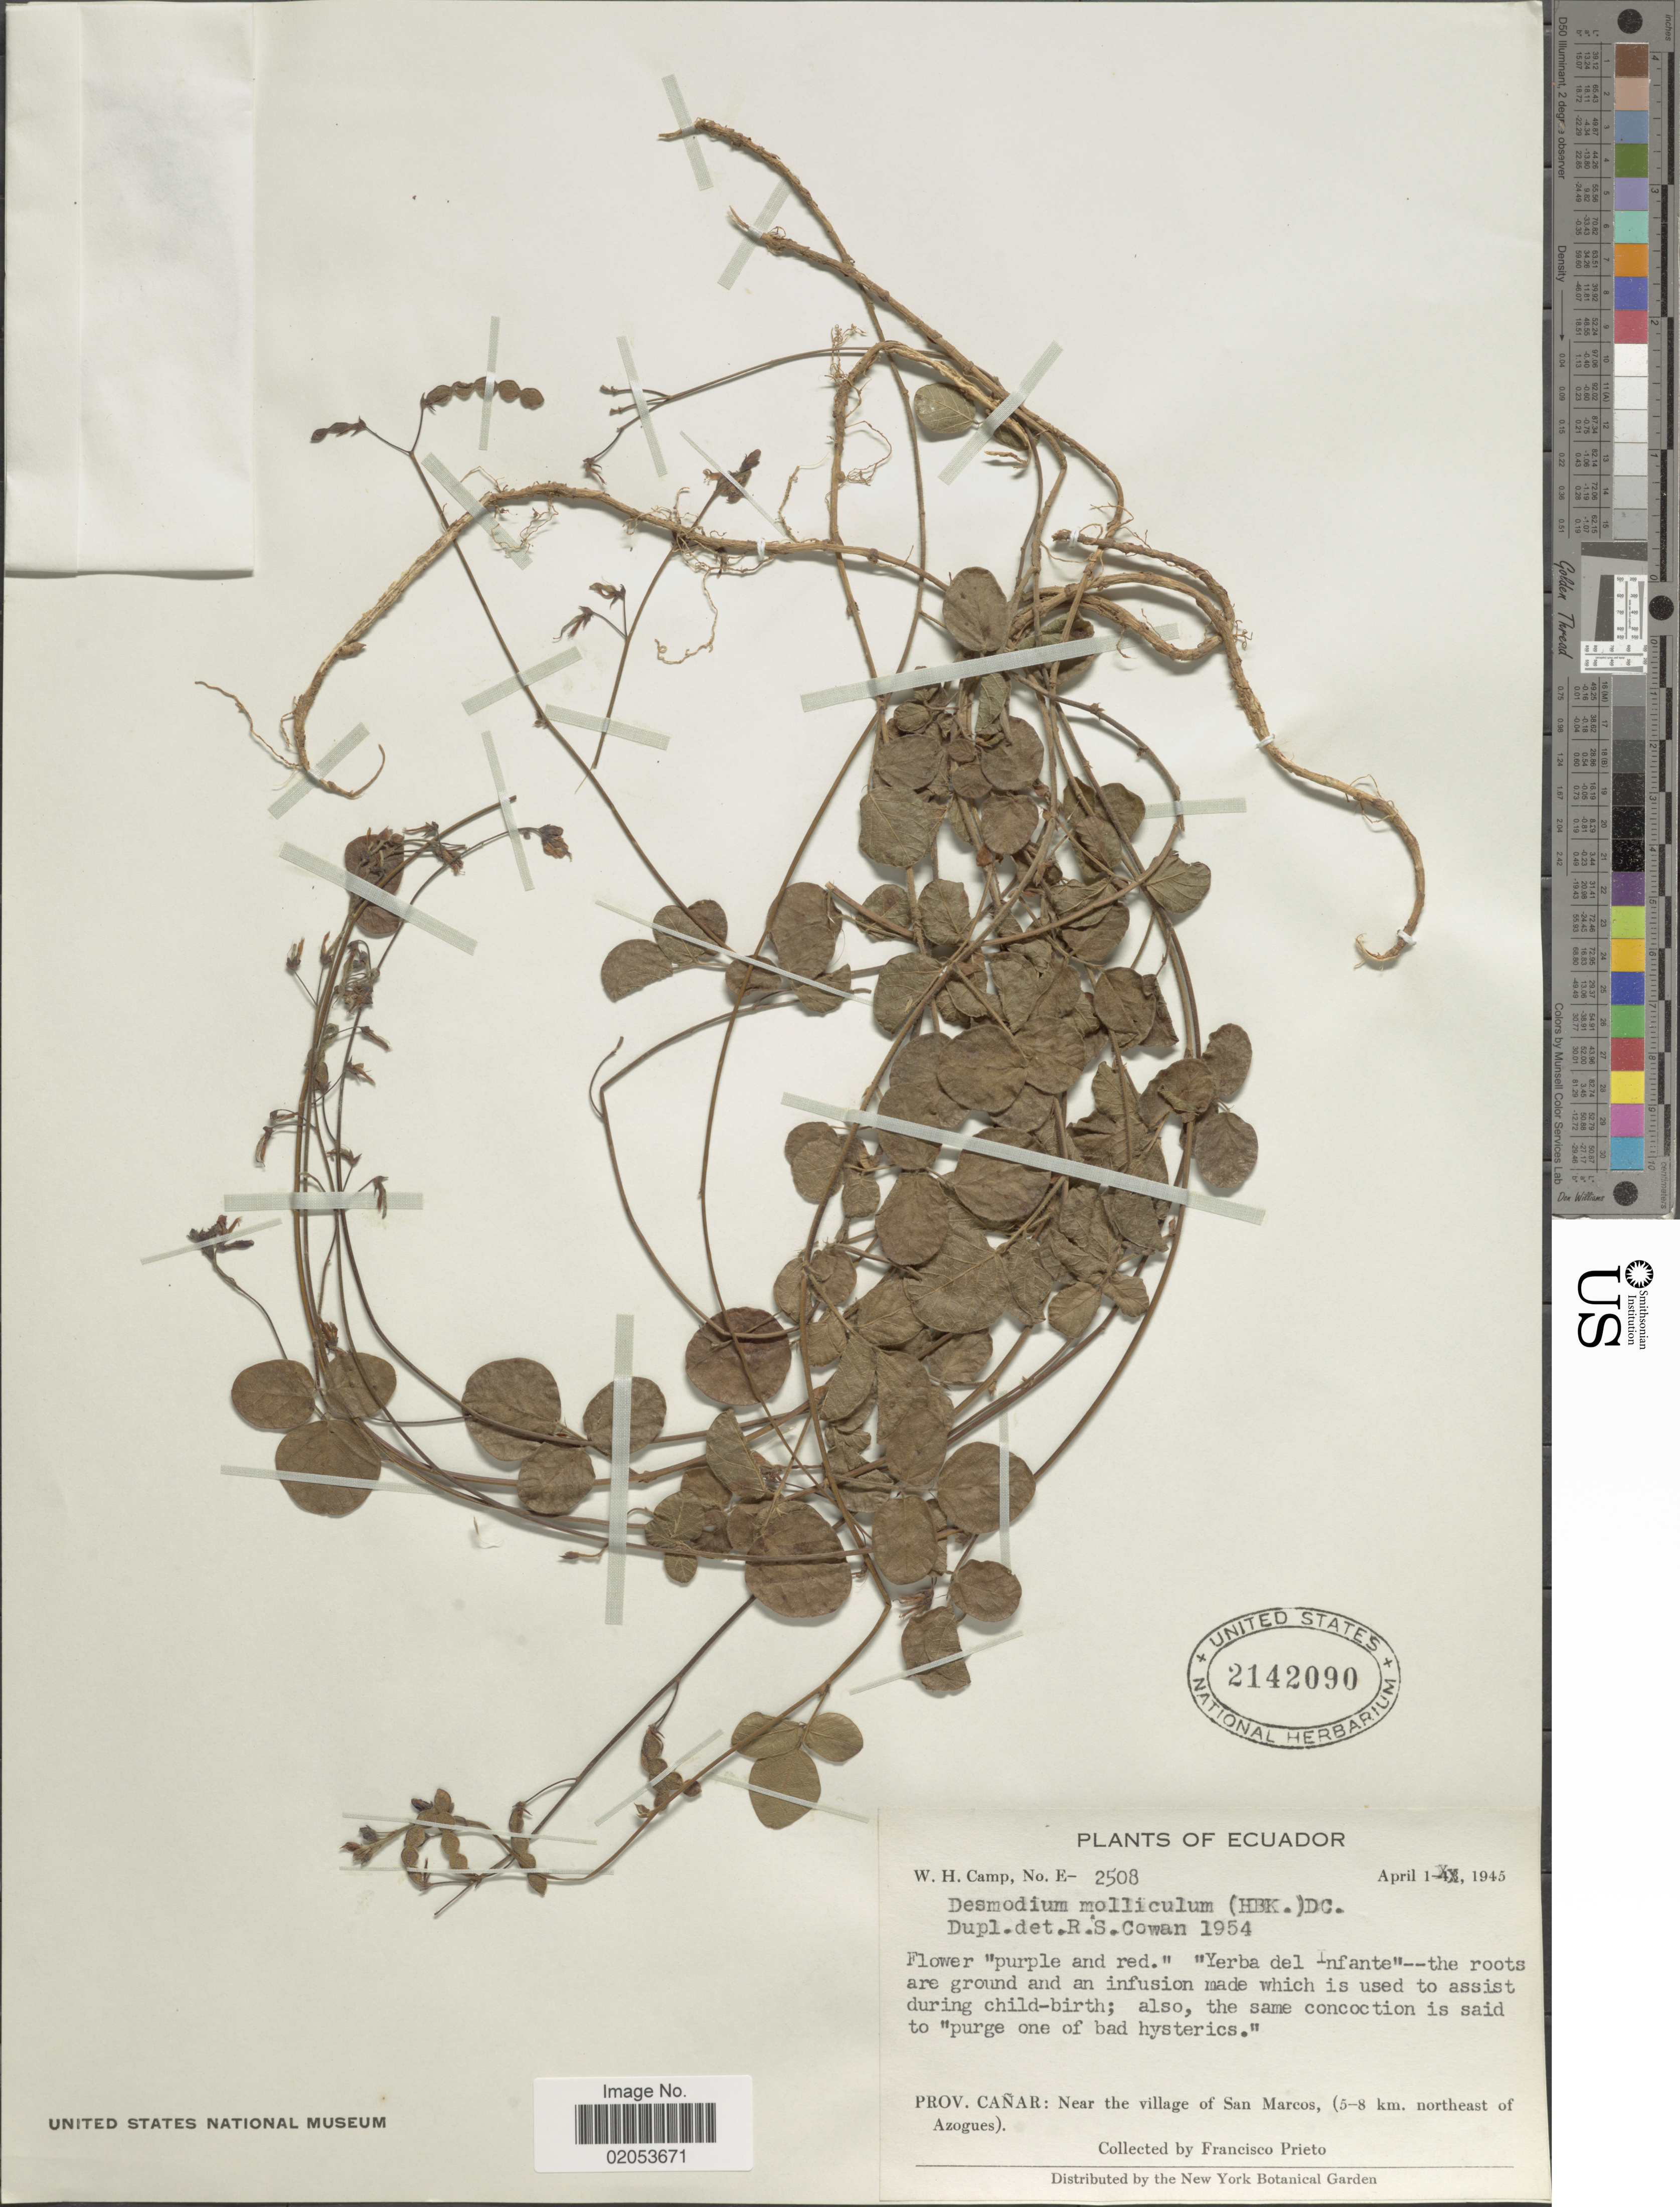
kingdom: Plantae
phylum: Tracheophyta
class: Magnoliopsida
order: Fabales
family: Fabaceae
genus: Desmodium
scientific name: Desmodium molliculum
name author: (Kunth) DC.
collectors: W. H. Camp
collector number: E-2508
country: Ecuador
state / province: Cañar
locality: Near the village of San Marcos (5-8 km. northeast of Azogues)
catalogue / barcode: US 2142090